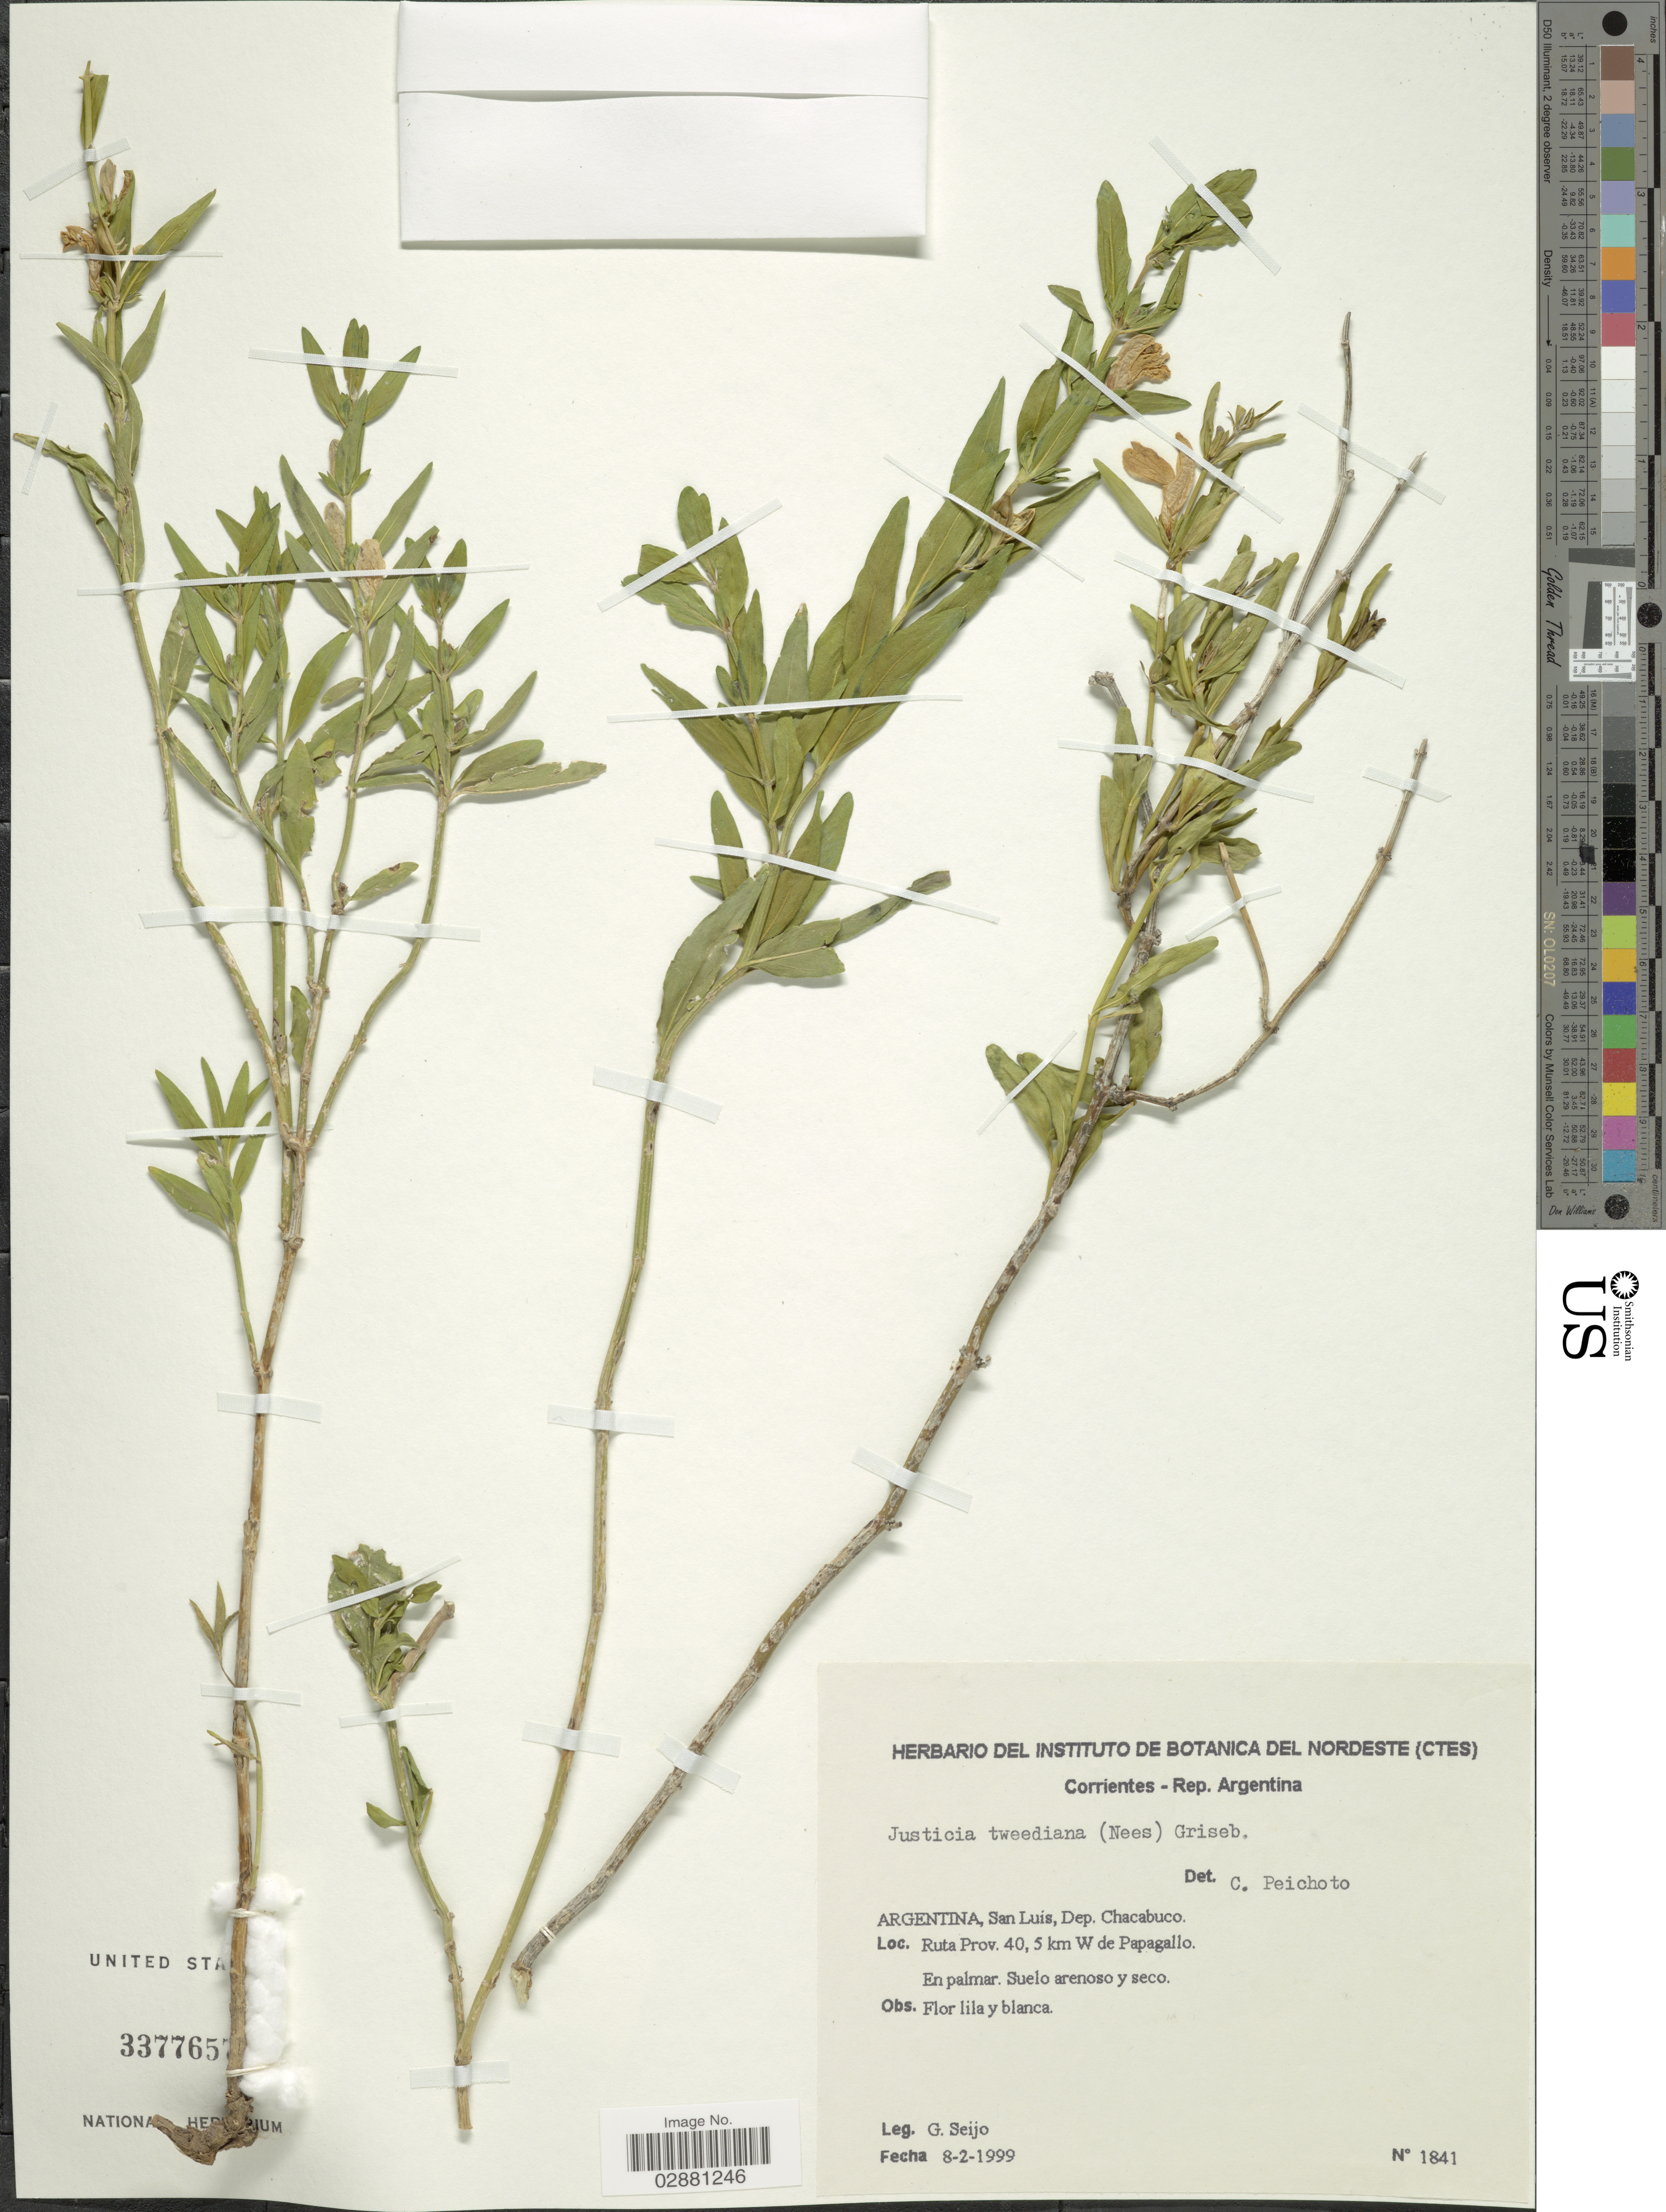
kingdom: Plantae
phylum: Tracheophyta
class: Magnoliopsida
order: Lamiales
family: Acanthaceae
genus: Justicia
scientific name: Justicia tweediana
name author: (Nees) Griseb.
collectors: G. Seijo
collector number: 1841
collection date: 1999-02-08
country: Argentina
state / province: San Luis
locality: San Luis, Dep. Chacabuco, Ruta Prov. 40,5 km W de Papagallo.